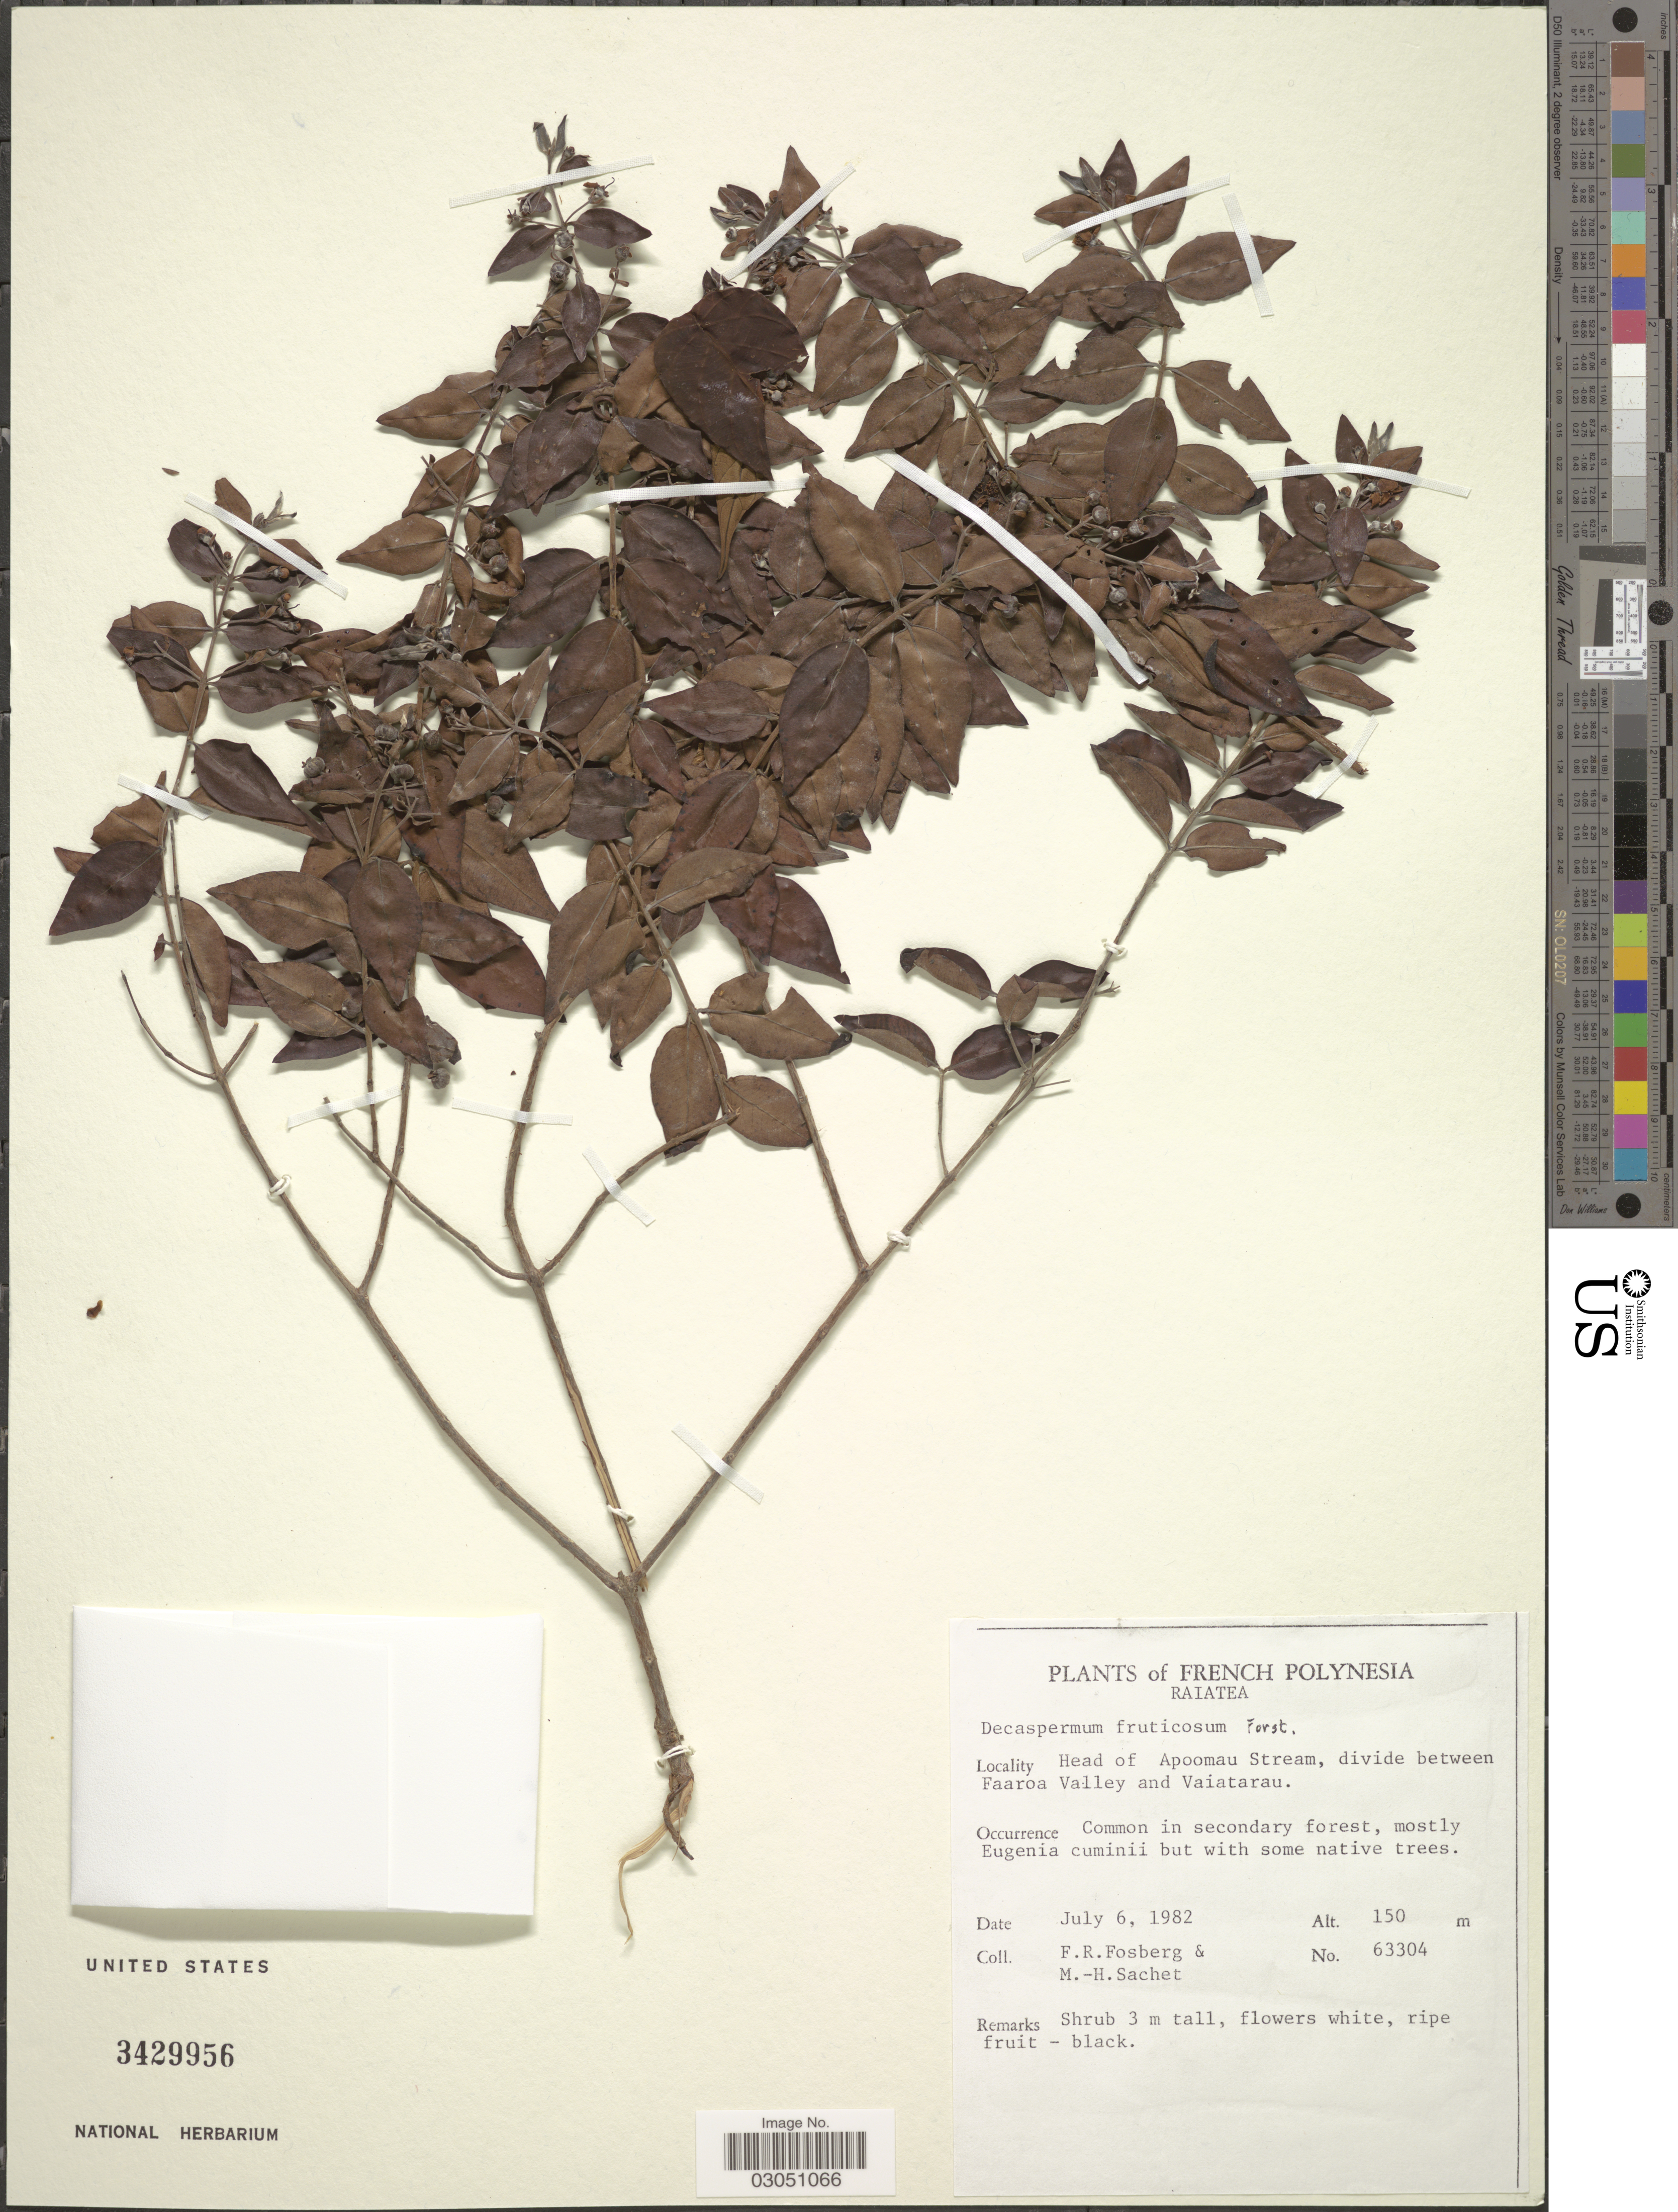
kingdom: Plantae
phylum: Tracheophyta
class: Magnoliopsida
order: Myrtales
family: Myrtaceae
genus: Decaspermum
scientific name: Decaspermum fruticosum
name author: J.R. Forst. & G. Forst.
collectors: F. R. Fosberg & M.-H. Sachet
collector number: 63304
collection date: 1982-07-06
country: French Polynesia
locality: Raiatea. Head of Apoomau Stream, divide between Faaroa Valley and Vaiatarau.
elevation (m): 150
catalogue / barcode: US 3429956